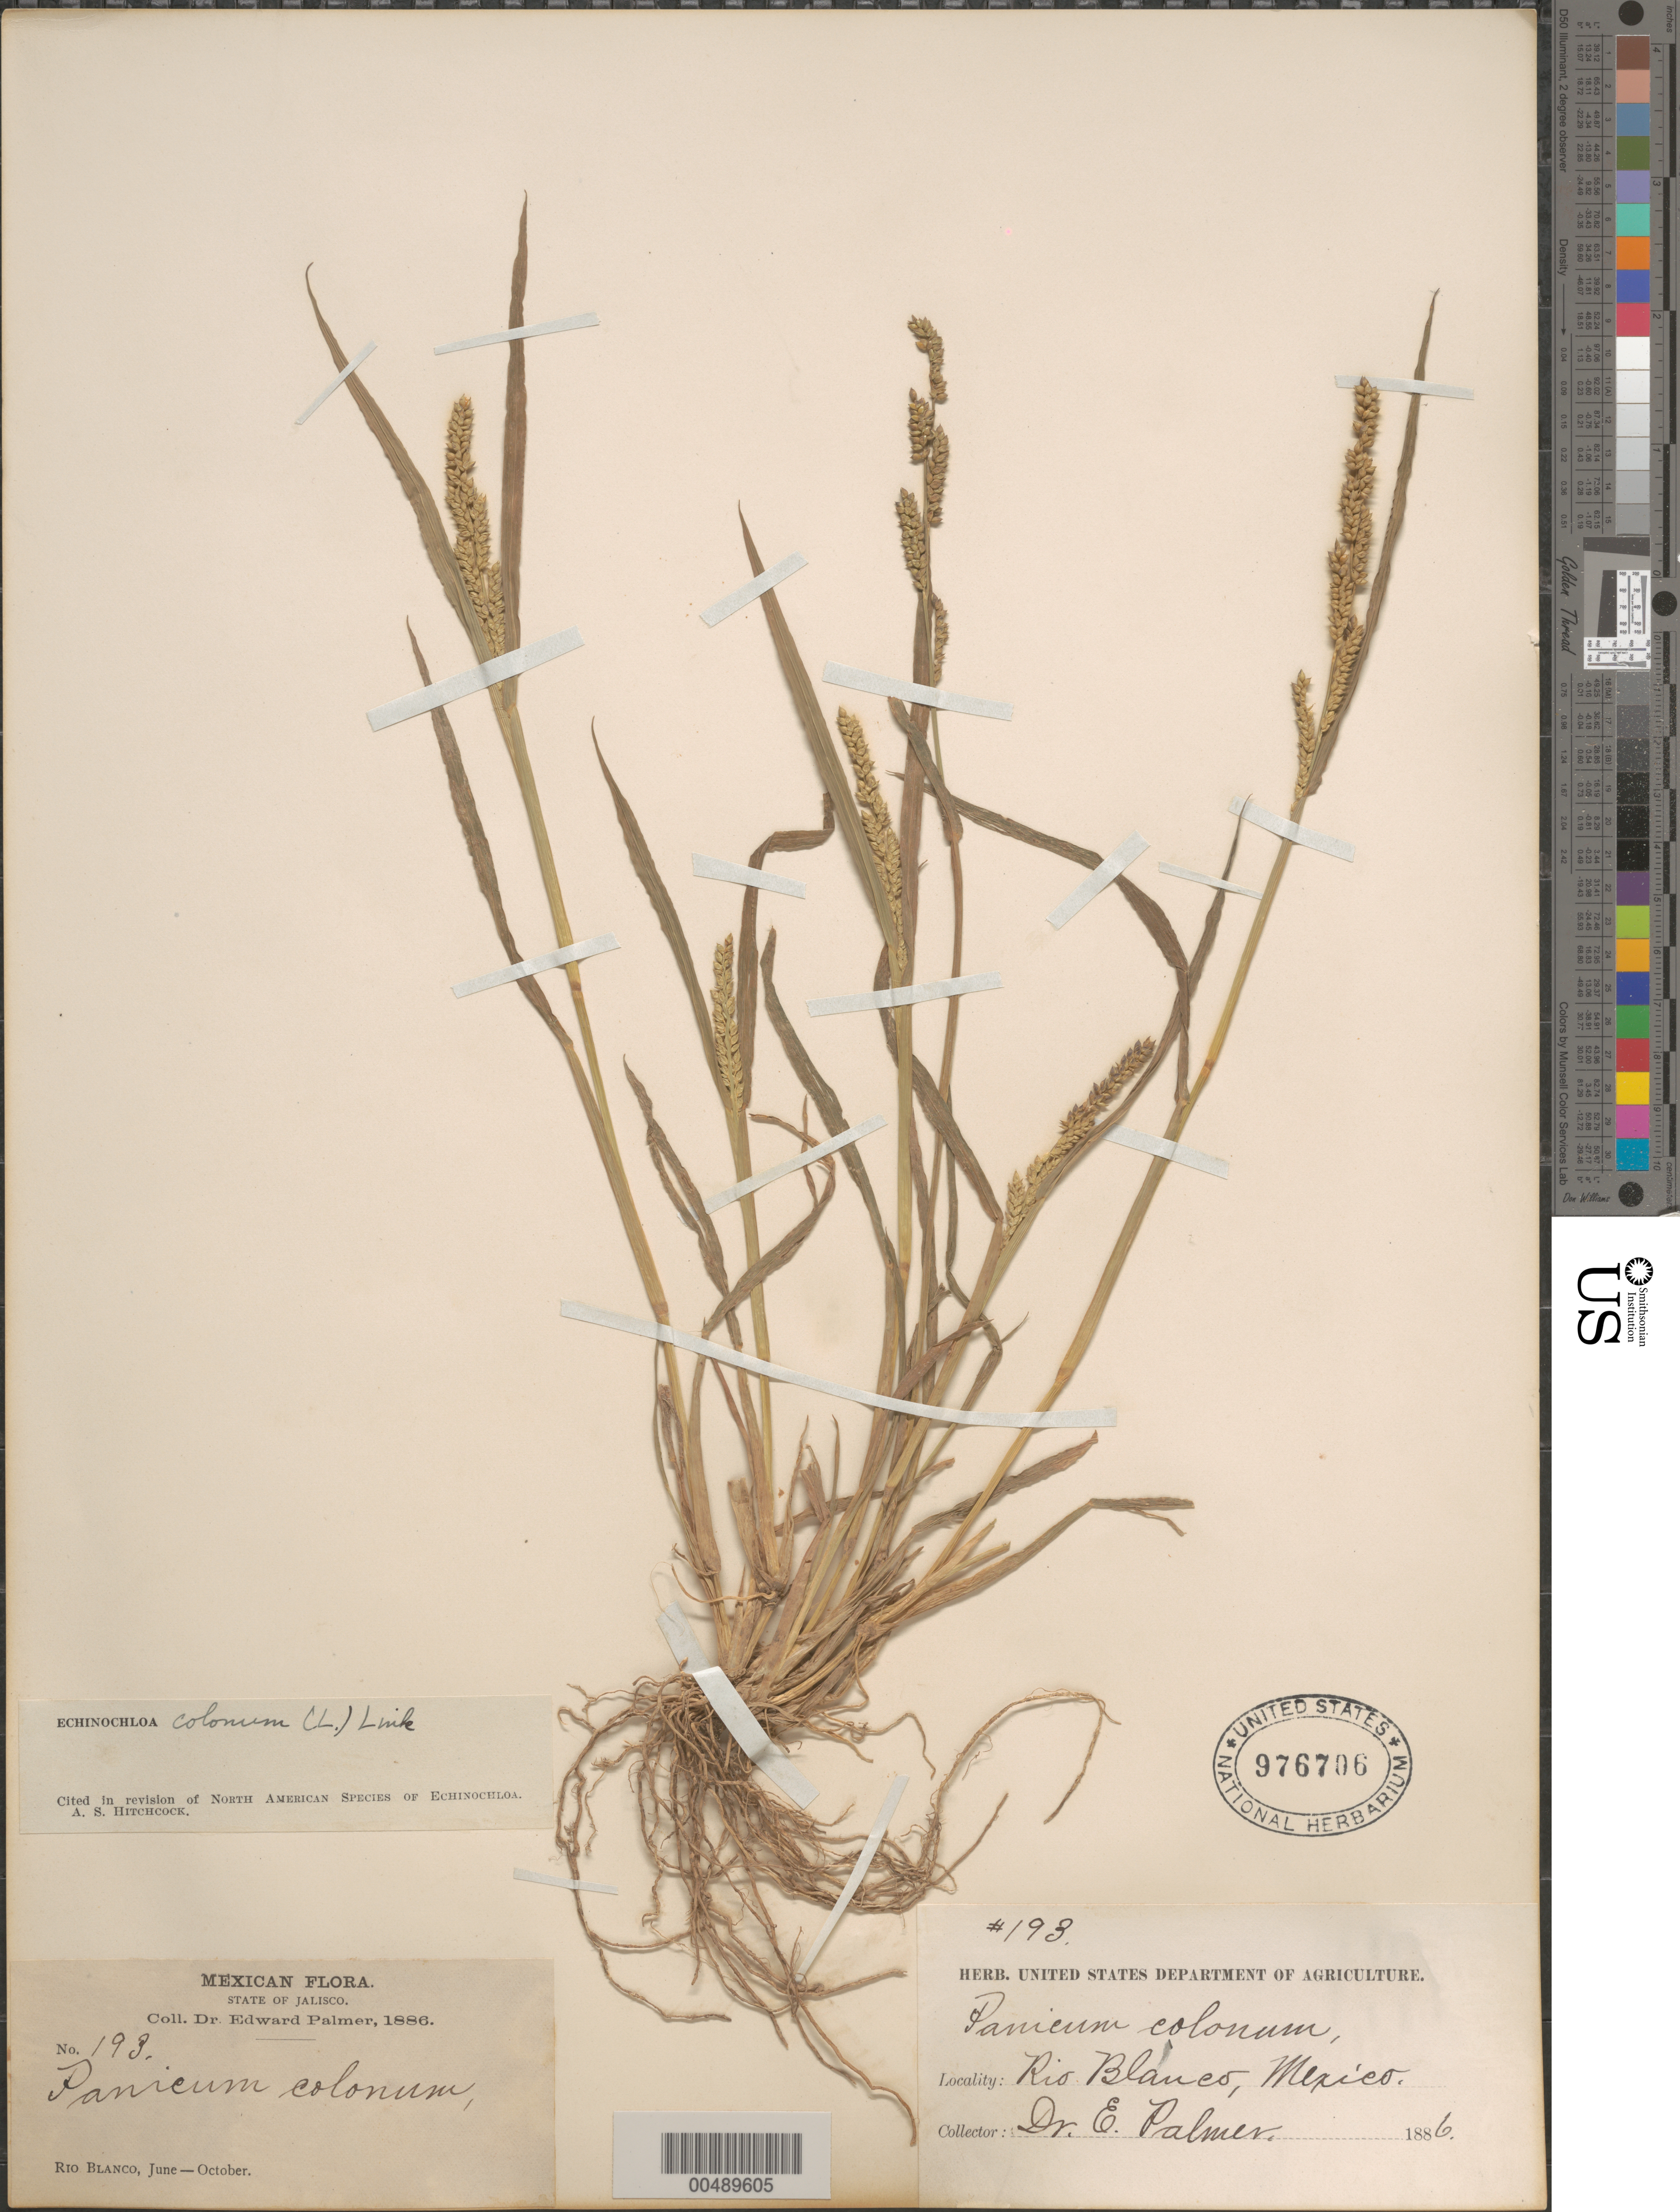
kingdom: Plantae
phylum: Tracheophyta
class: Liliopsida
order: Poales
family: Poaceae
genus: Echinochloa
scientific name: Echinochloa colona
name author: (L.) Link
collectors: E. Palmer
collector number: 193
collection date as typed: Jun 1886 to Oct 1886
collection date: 1886-06/1886-10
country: Mexico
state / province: Jalisco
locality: Rio Blanco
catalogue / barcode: US 976706